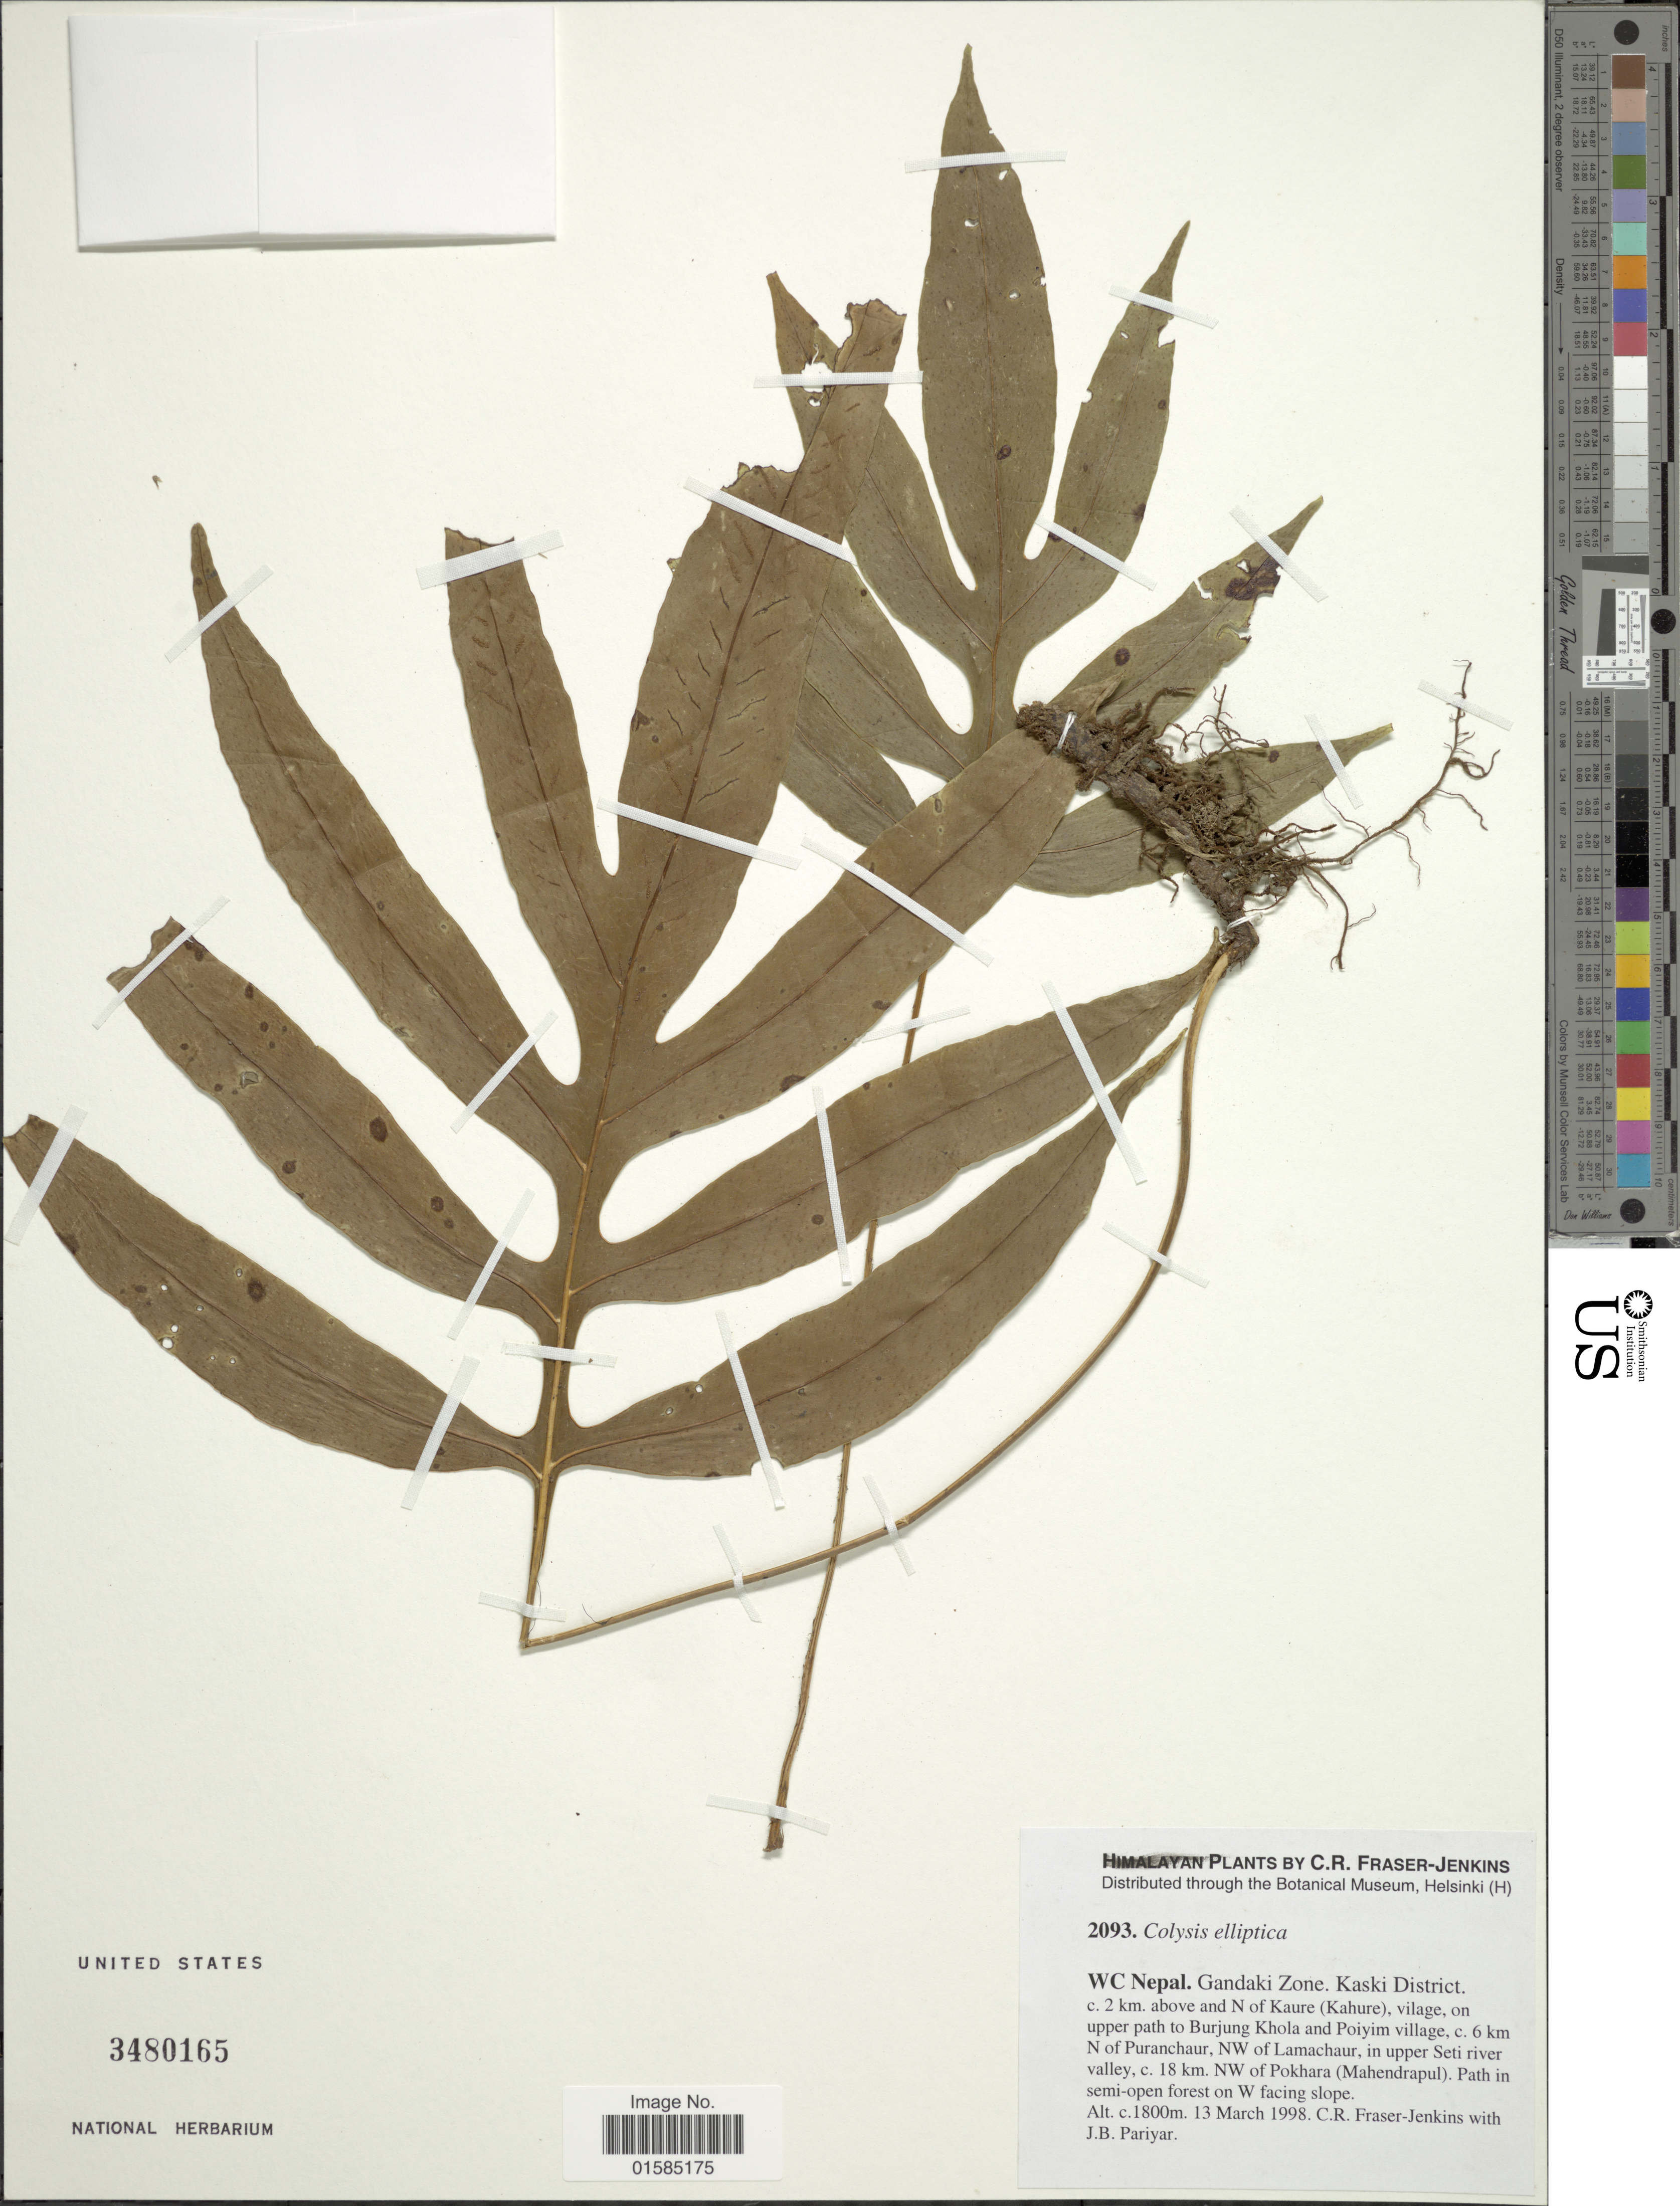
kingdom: Plantae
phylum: Tracheophyta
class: Polypodiopsida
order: Polypodiales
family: Polypodiaceae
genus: Leptochilus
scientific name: Leptochilus ellipticus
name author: (Thunb.) Noot.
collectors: C. R. Fraser-Jenkins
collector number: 2093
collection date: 1998-03-13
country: Nepal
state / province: Gandaki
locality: Himalayan. WC Nepal. Gandaki Zone. Kaski District. c. 2 k. above and N. of Kaure (Kahure), village, on upper path to Burjung Khola and Poiyim village, c. 6 km N of Puranchaur, NW of Lamachaur, in upper Seti river valley, c. 18 km. NW of Pokhara (Mahendrapul).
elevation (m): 1800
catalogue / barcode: US 3480165